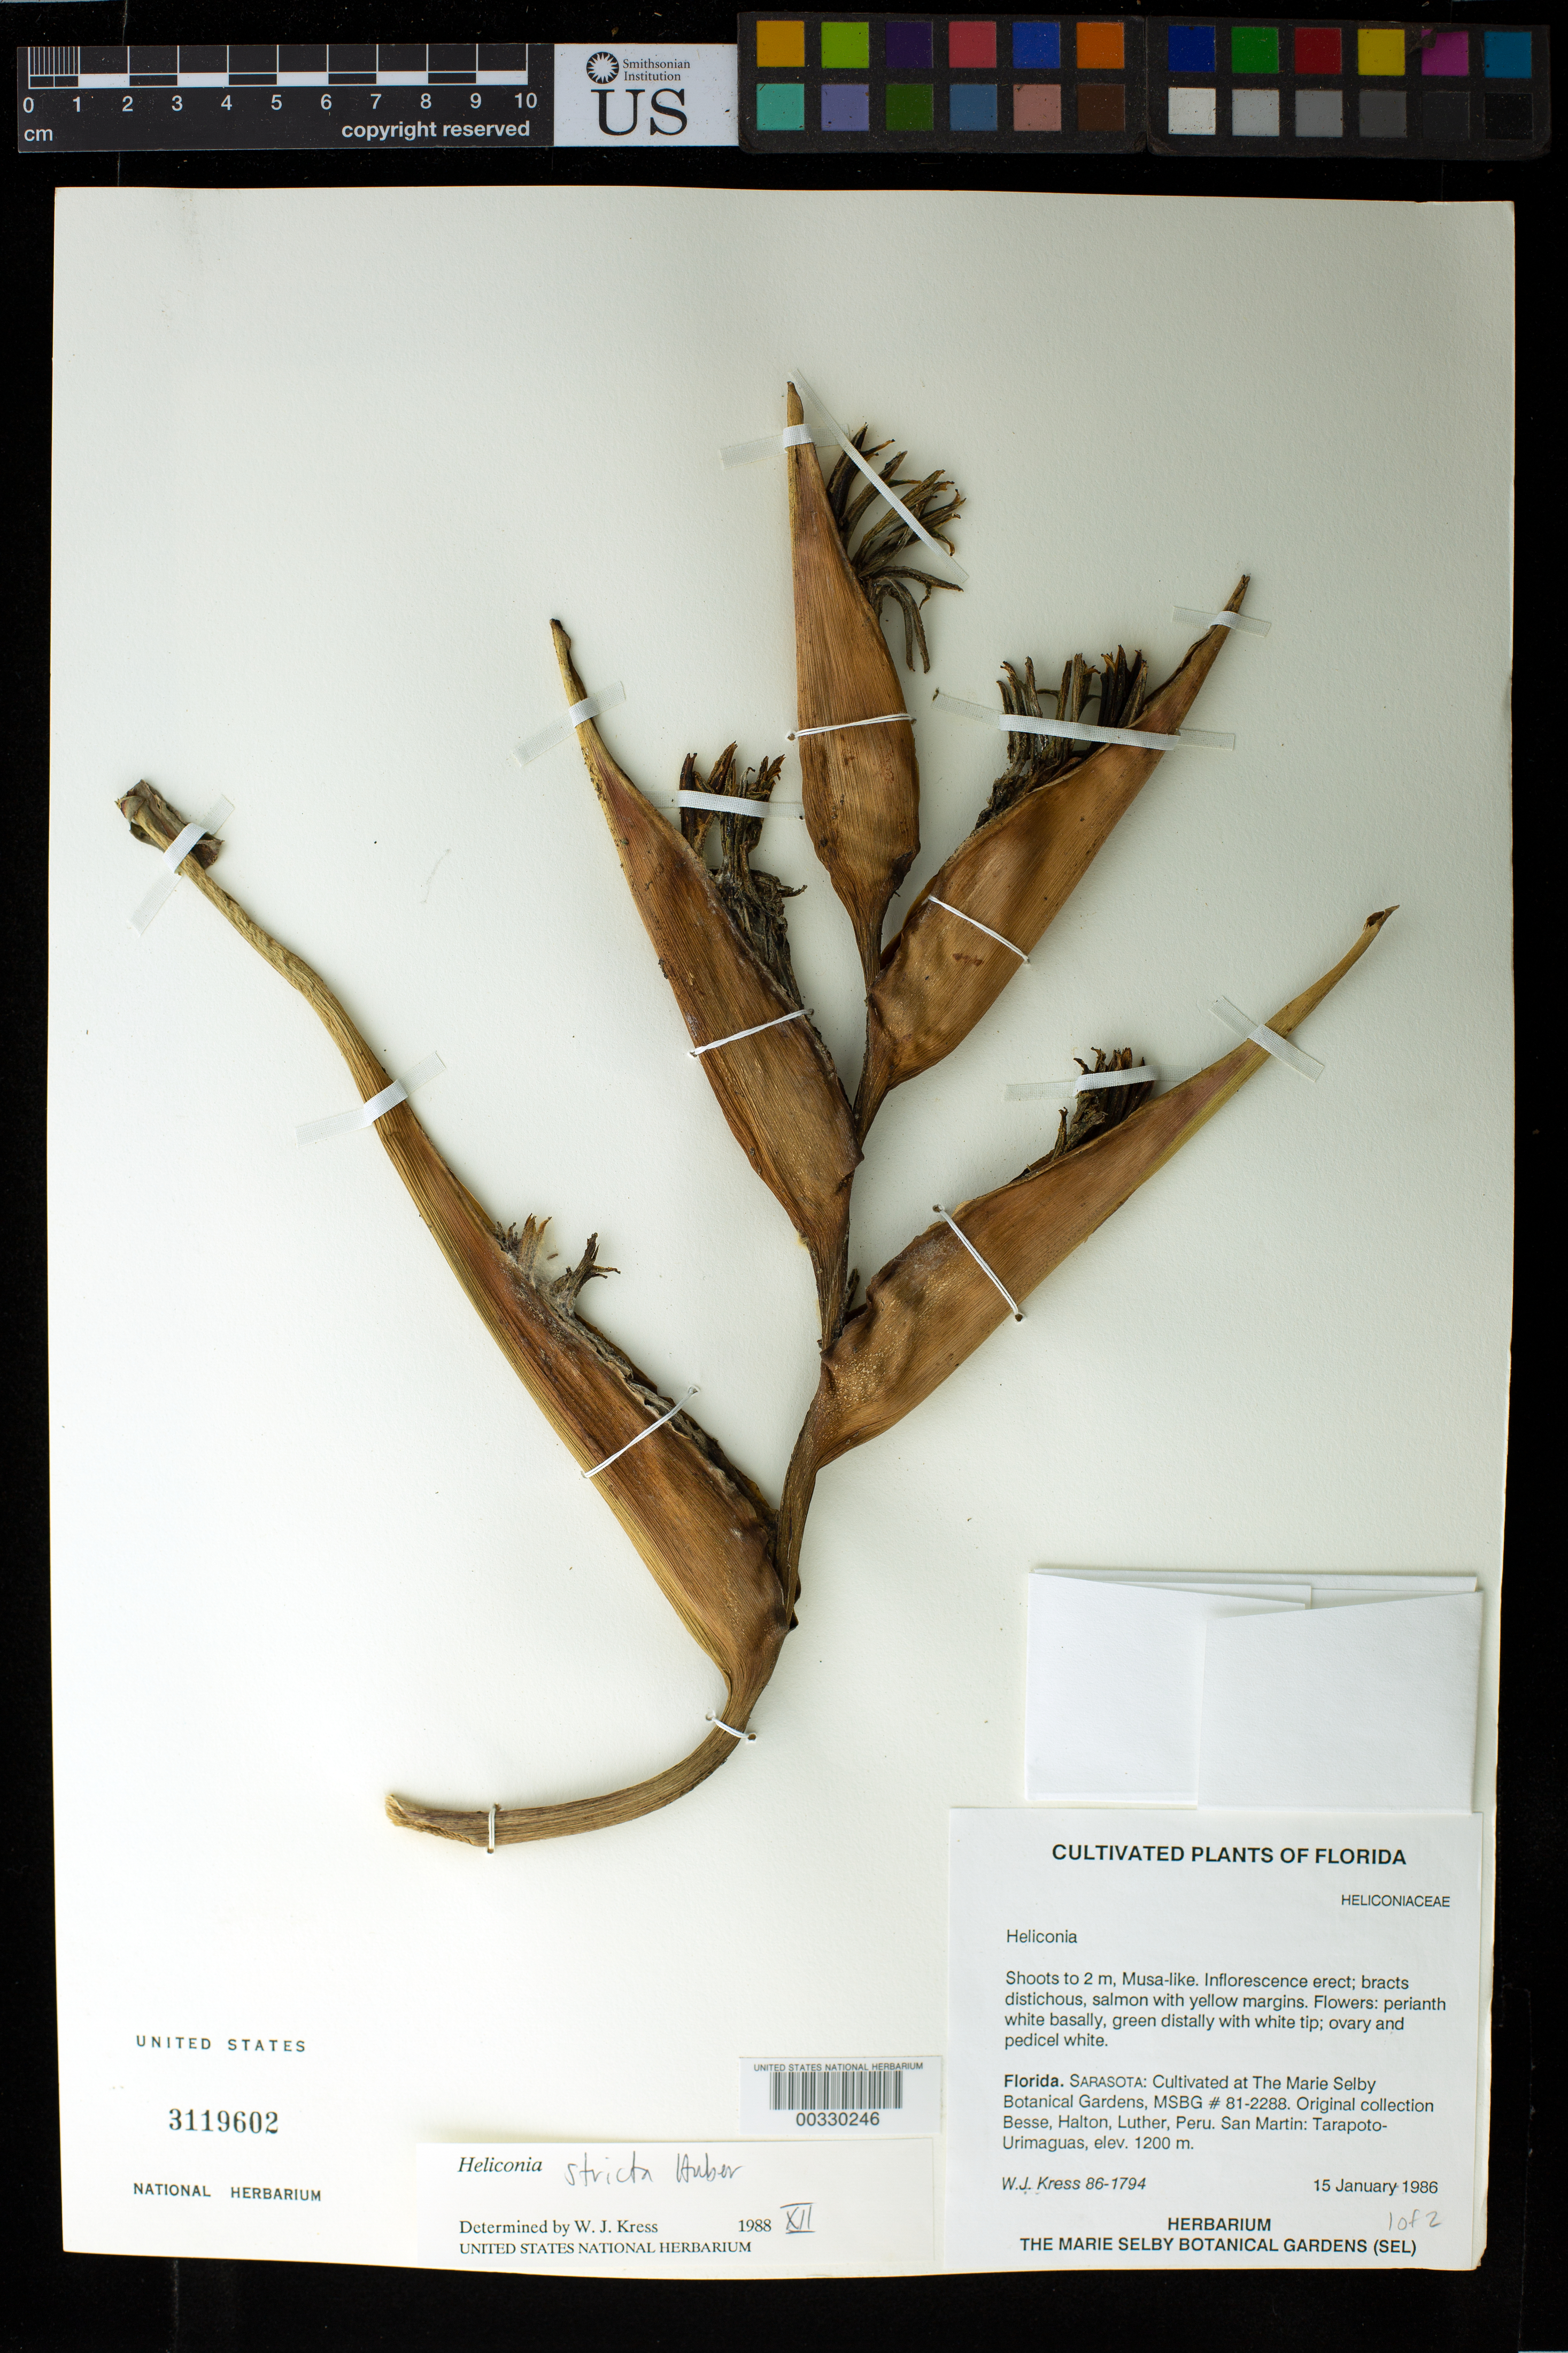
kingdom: Plantae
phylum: Tracheophyta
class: Liliopsida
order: Zingiberales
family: Heliconiaceae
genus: Heliconia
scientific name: Heliconia stricta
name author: Huber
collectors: W. J. Kress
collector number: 86-1794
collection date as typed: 15 Jan 1986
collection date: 1986-01-15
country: Peru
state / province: San Martín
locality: Tarapoto-urimaguas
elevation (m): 1200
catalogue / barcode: US 3119602